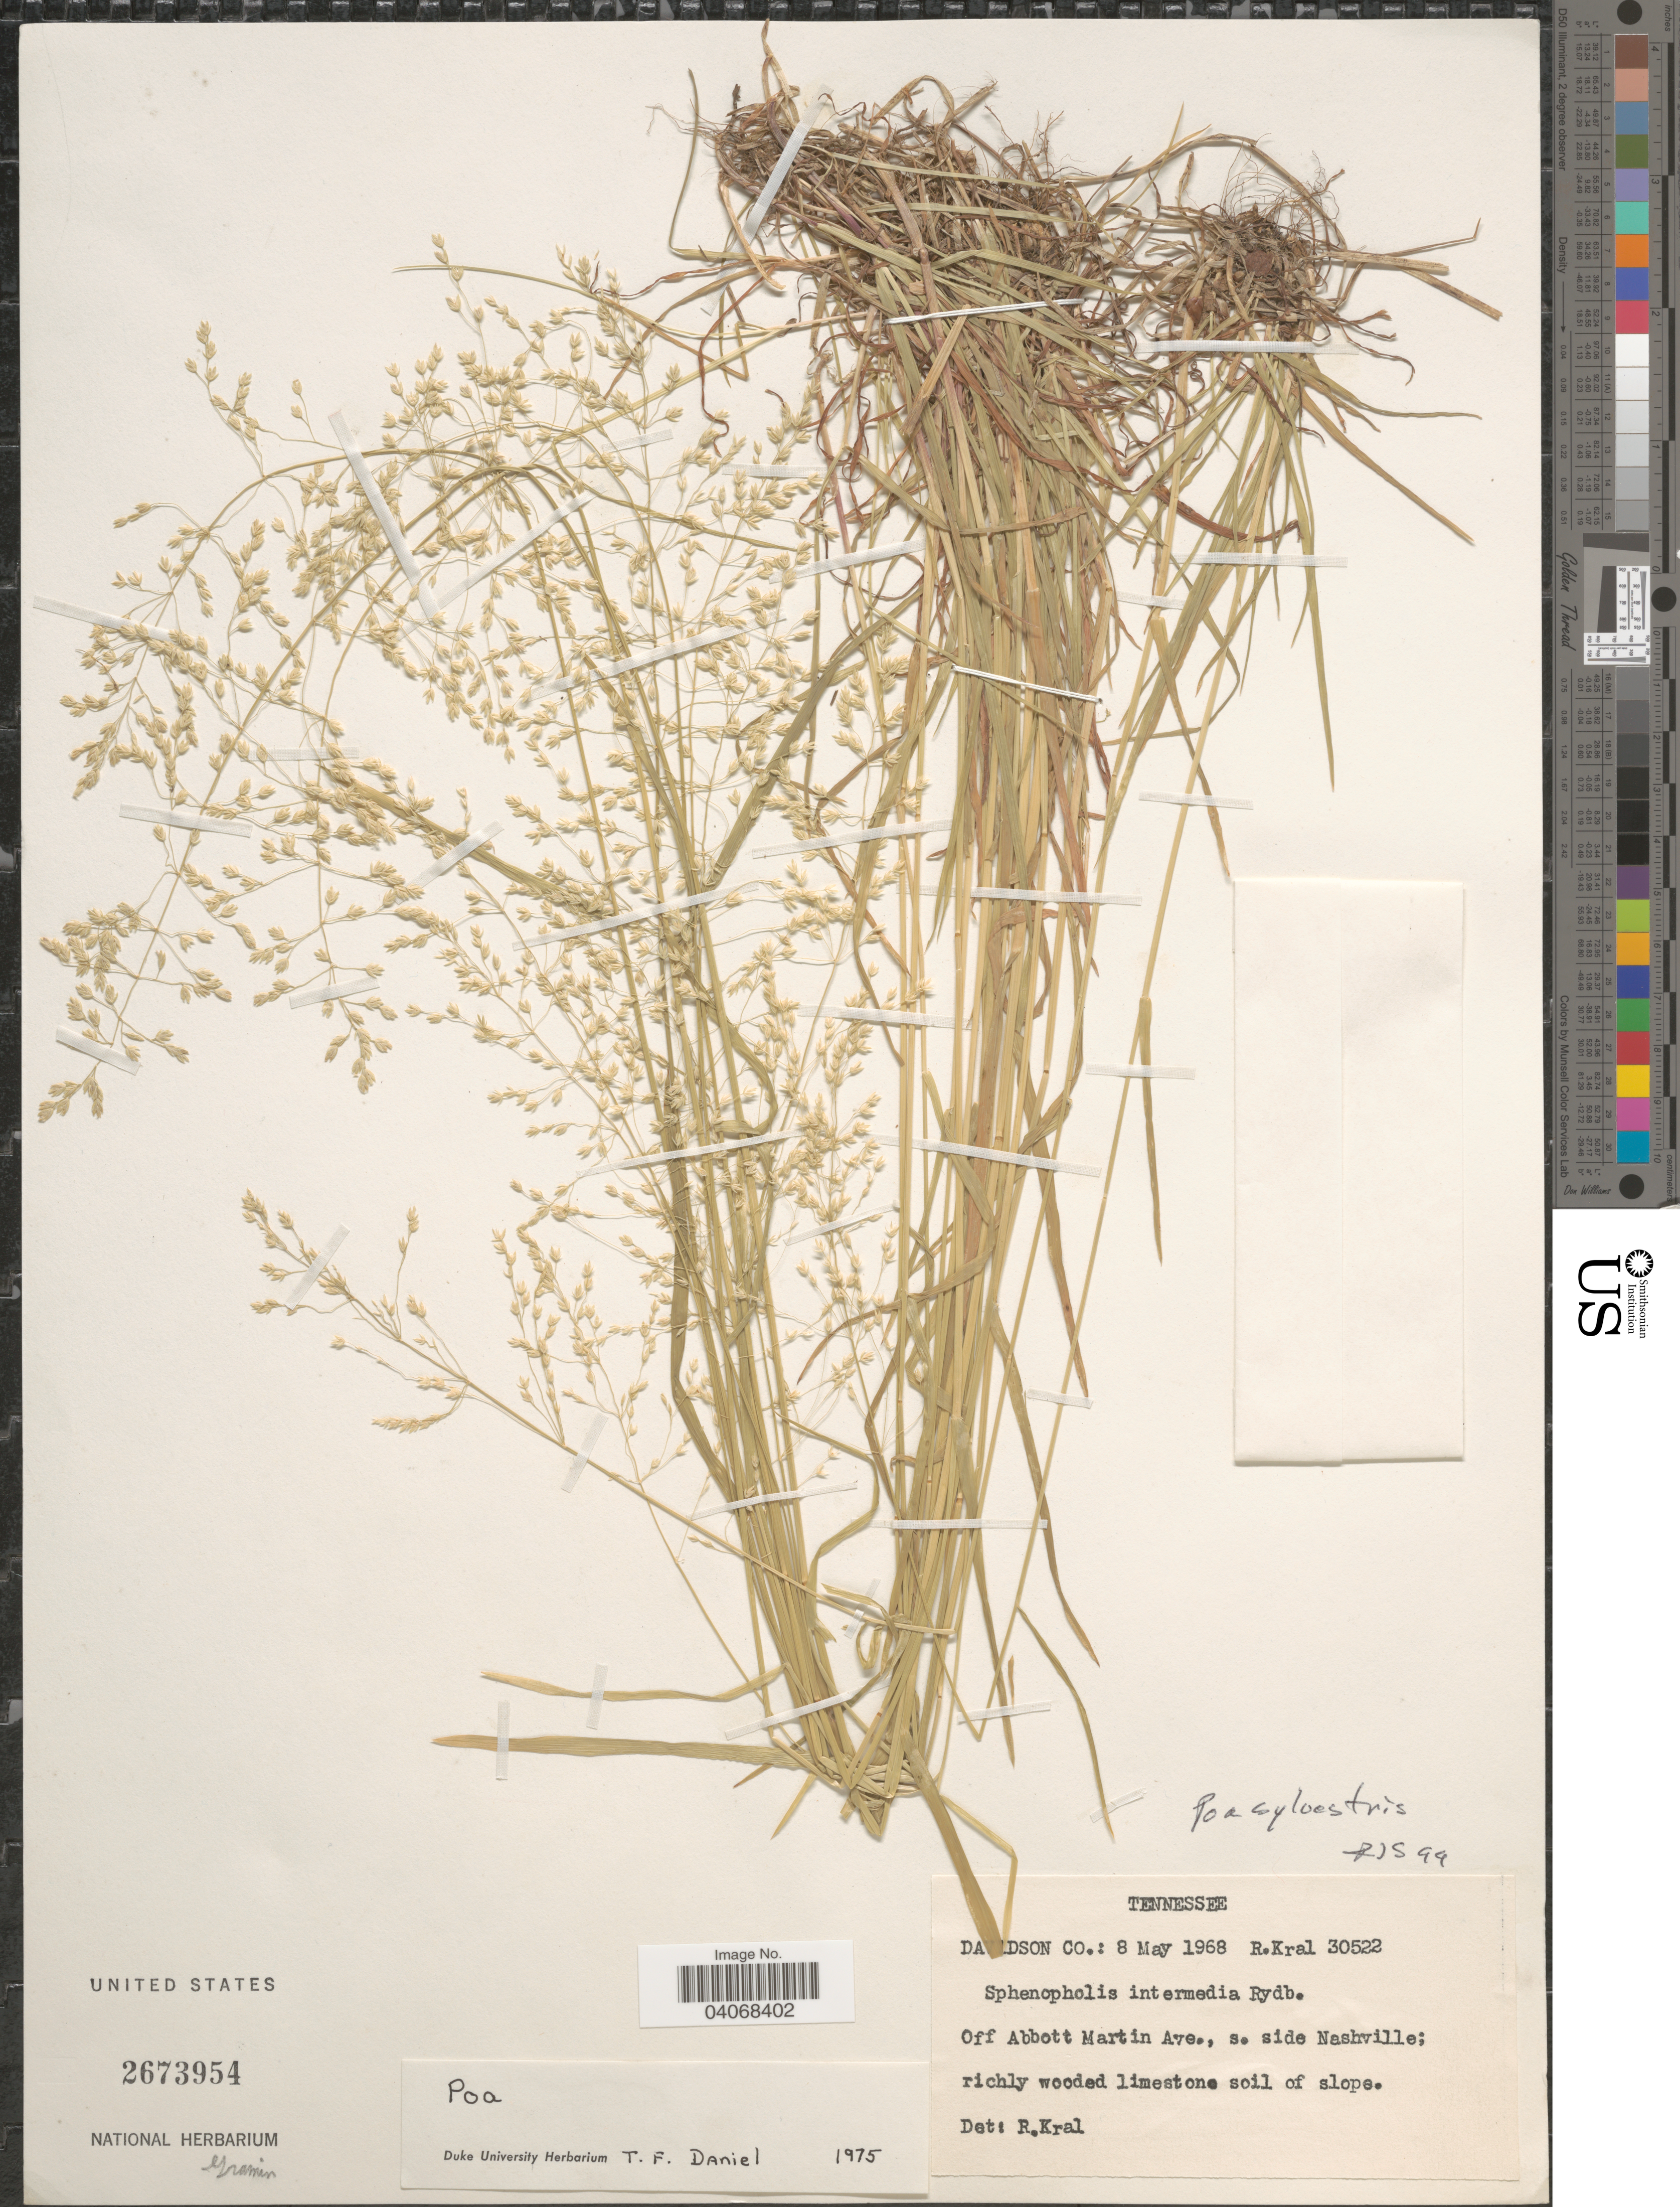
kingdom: Plantae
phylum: Tracheophyta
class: Liliopsida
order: Poales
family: Poaceae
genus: Poa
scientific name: Poa sylvestris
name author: A. Gray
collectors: R. Kral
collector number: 30522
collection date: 1968-05-08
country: United States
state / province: Tennessee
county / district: Davidson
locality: Off Abbott Martin Ave., s. side Nashville; richly wooded limestone soil of slope.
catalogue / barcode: US 2673954